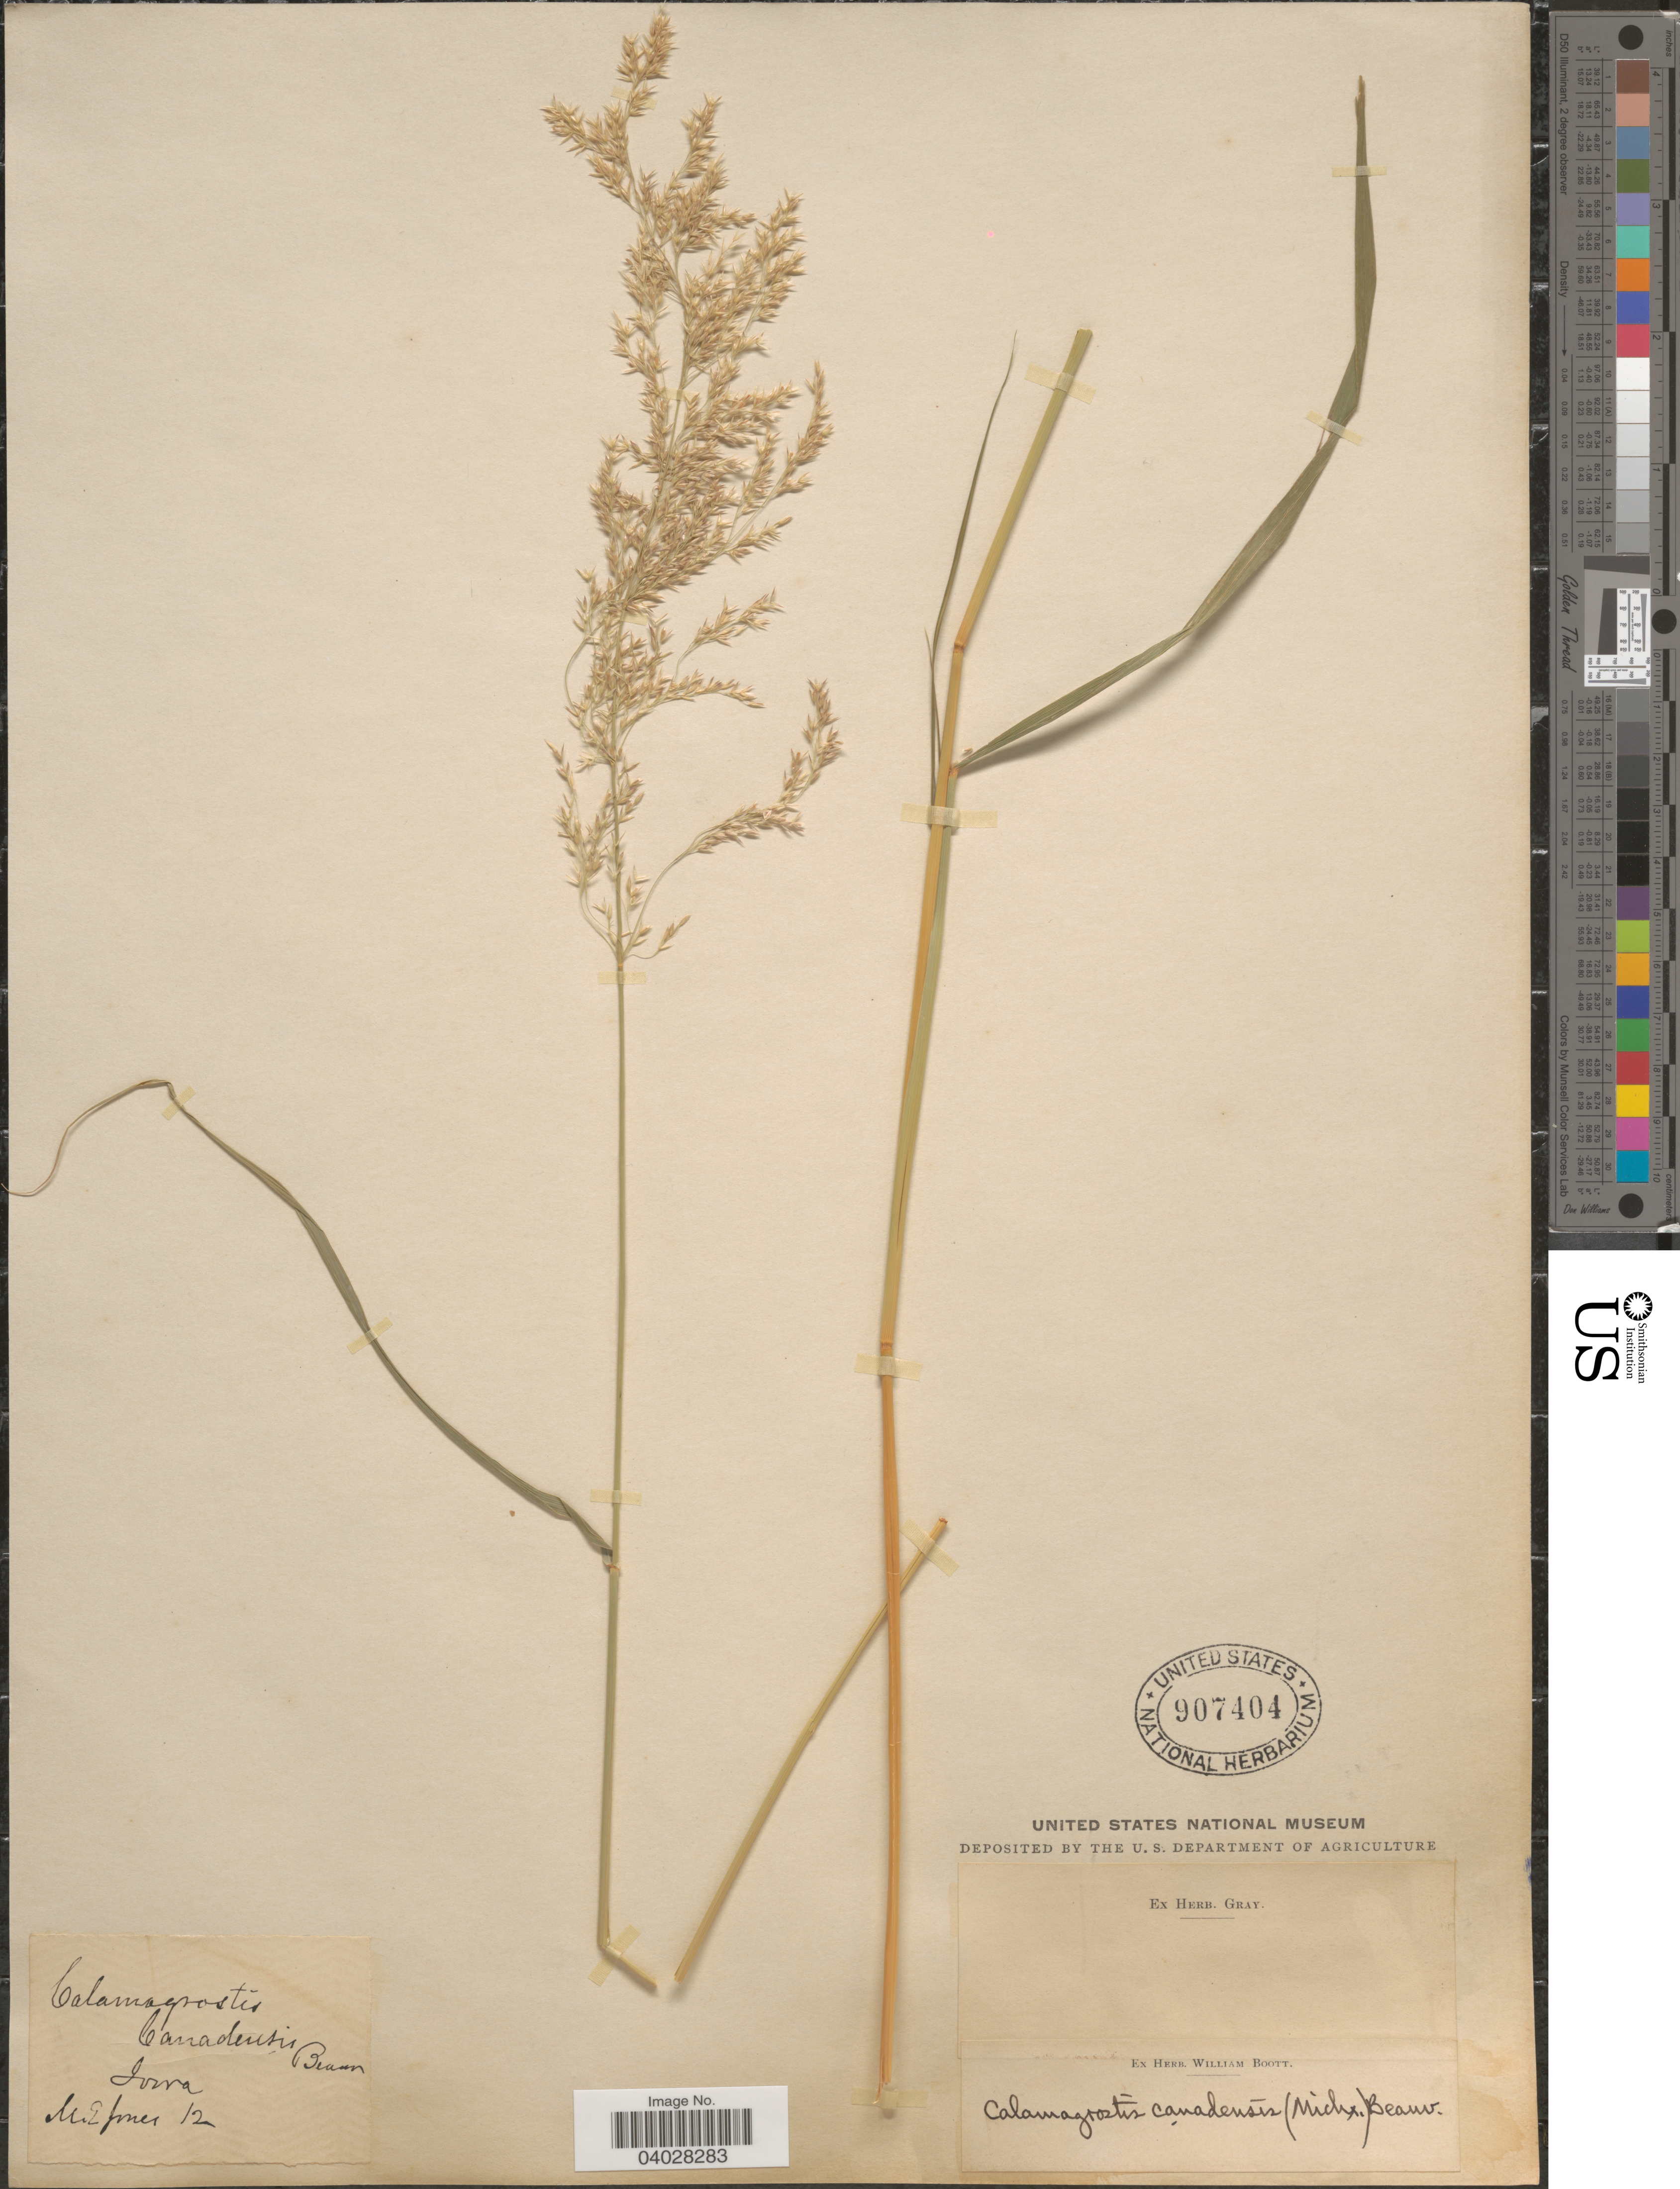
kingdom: Plantae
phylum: Tracheophyta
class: Liliopsida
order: Poales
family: Poaceae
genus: Calamagrostis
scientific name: Calamagrostis canadensis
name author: (Michx.) P. Beauv.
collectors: M. James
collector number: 12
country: United States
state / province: Iowa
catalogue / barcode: US 907404